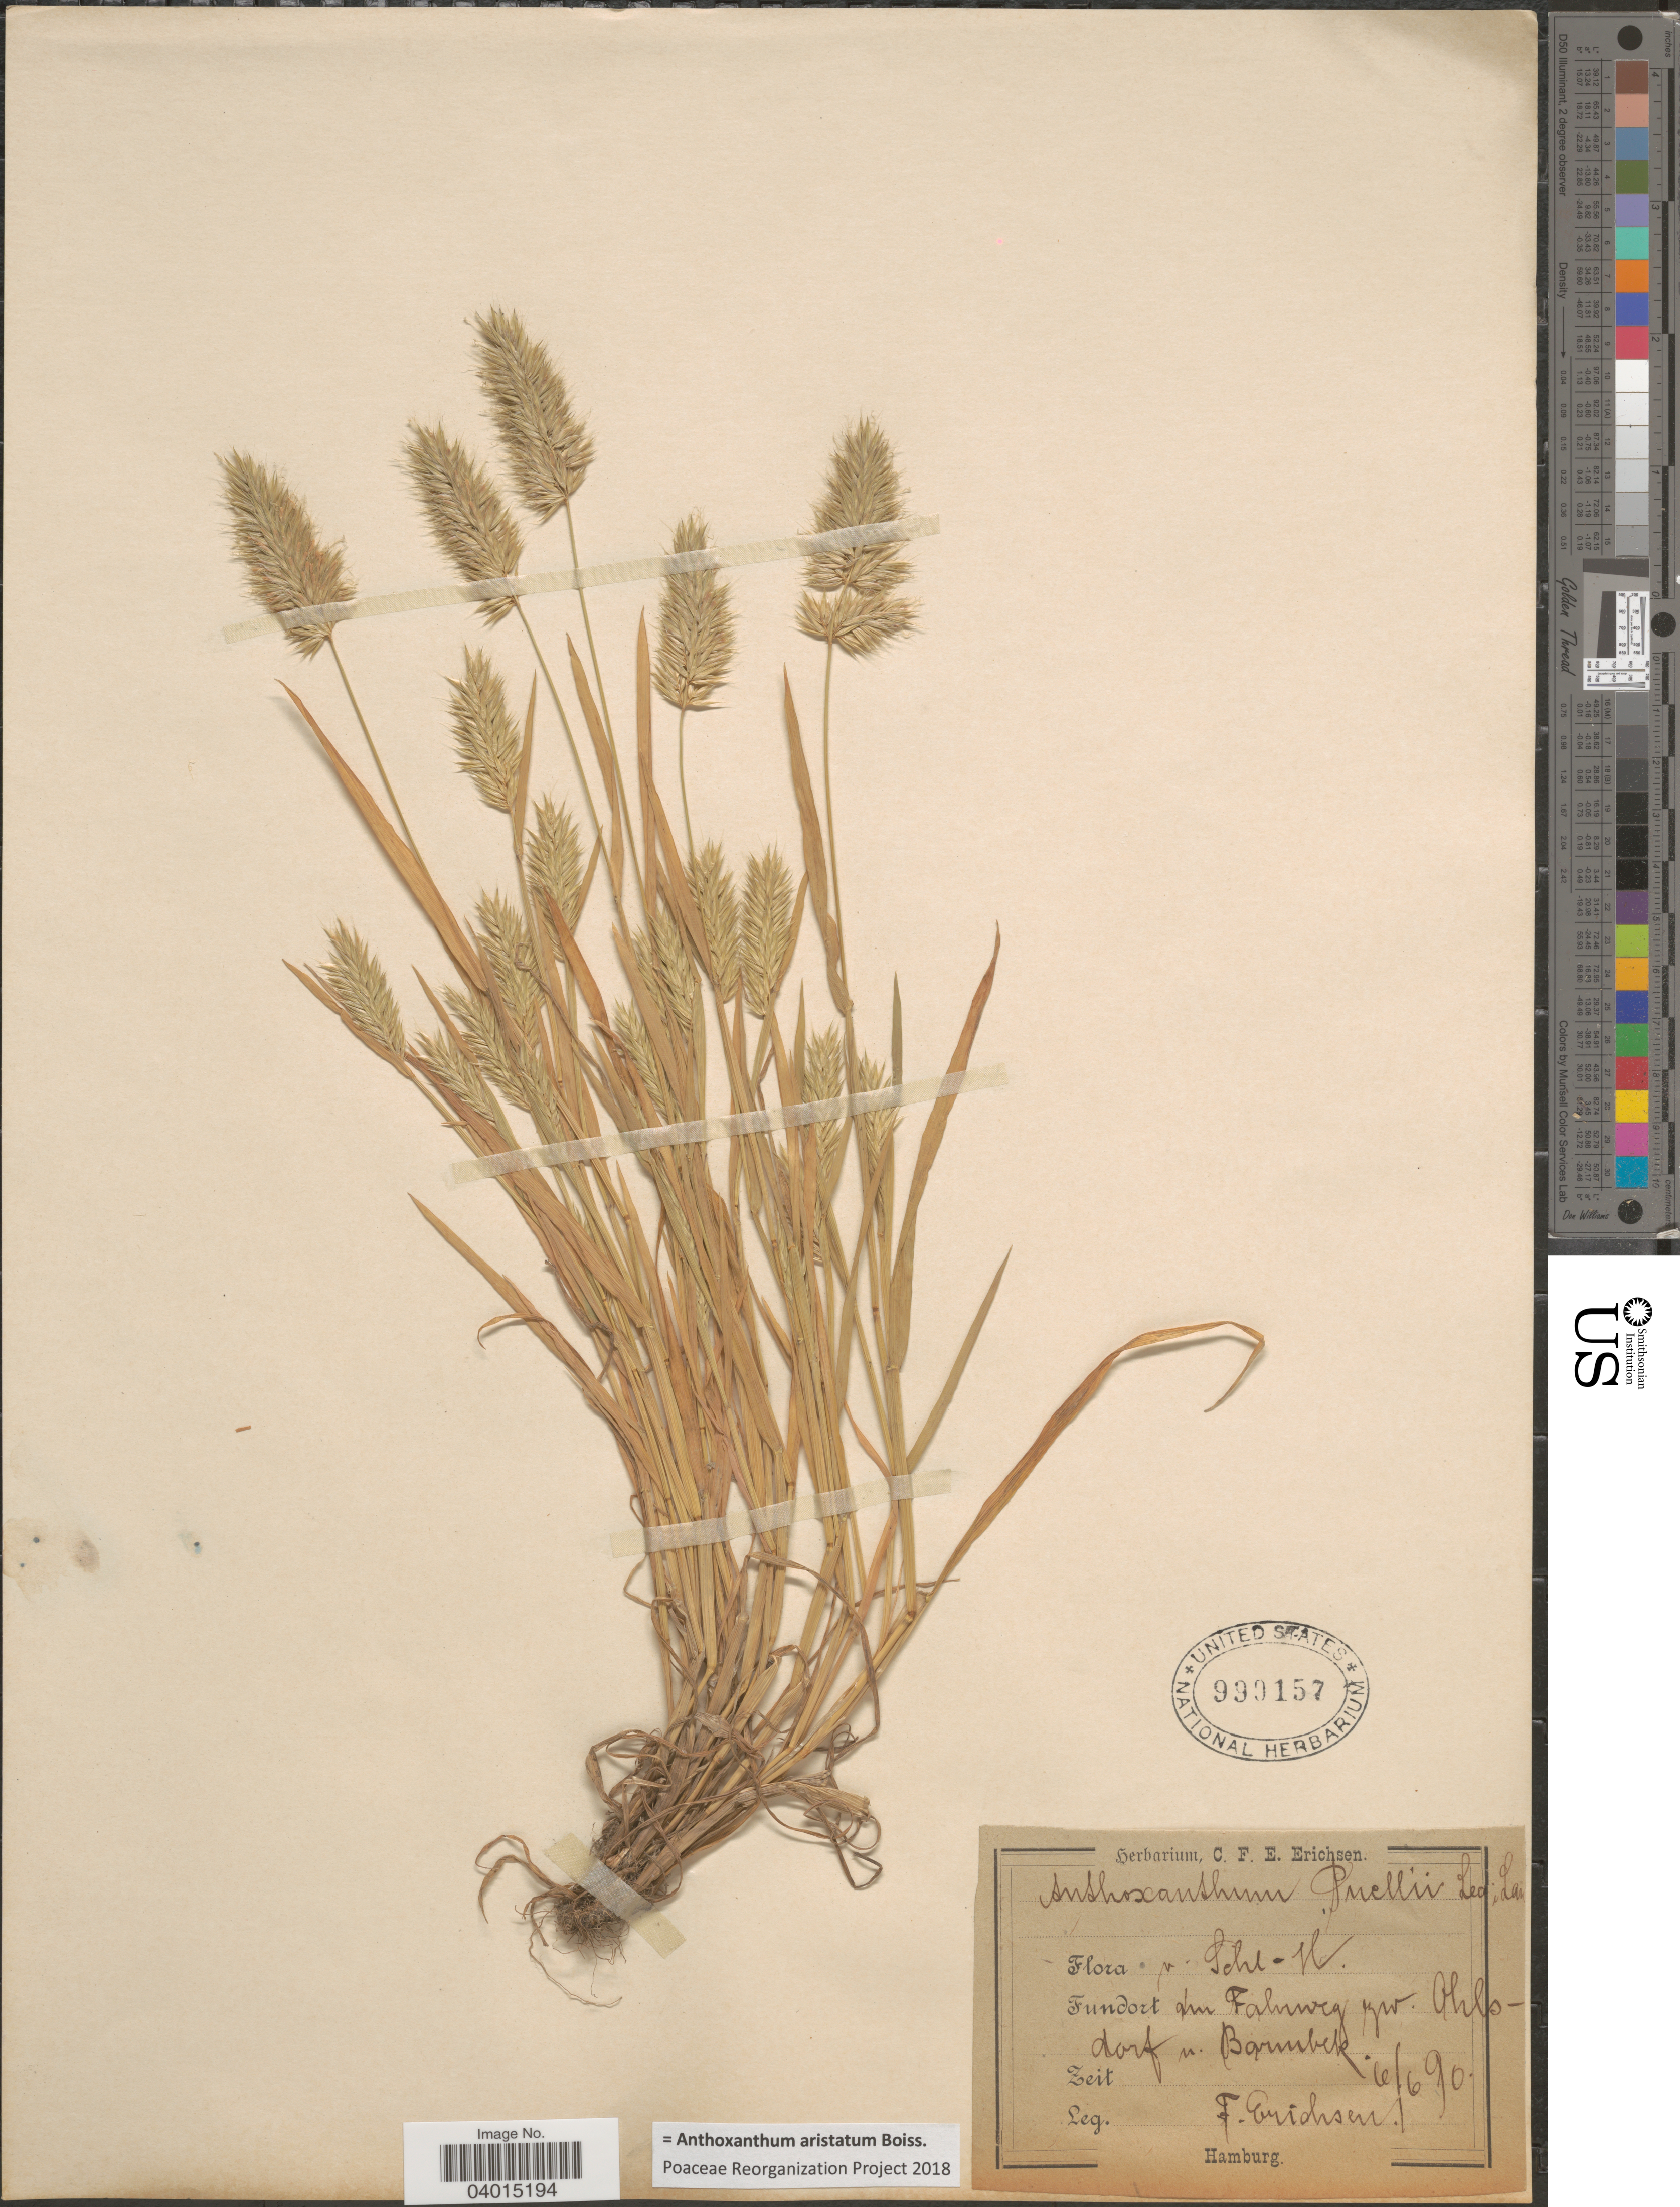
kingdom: Plantae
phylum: Tracheophyta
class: Liliopsida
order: Poales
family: Poaceae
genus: Anthoxanthum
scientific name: Anthoxanthum aristatum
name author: Boiss.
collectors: F. Erichsen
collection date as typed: Transcribed d/m/y: 6/6/90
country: Germany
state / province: Schleswig-Holstein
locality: Im Fahrweg zw. Ahlsdorf n. Barmbek.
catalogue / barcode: US 990157